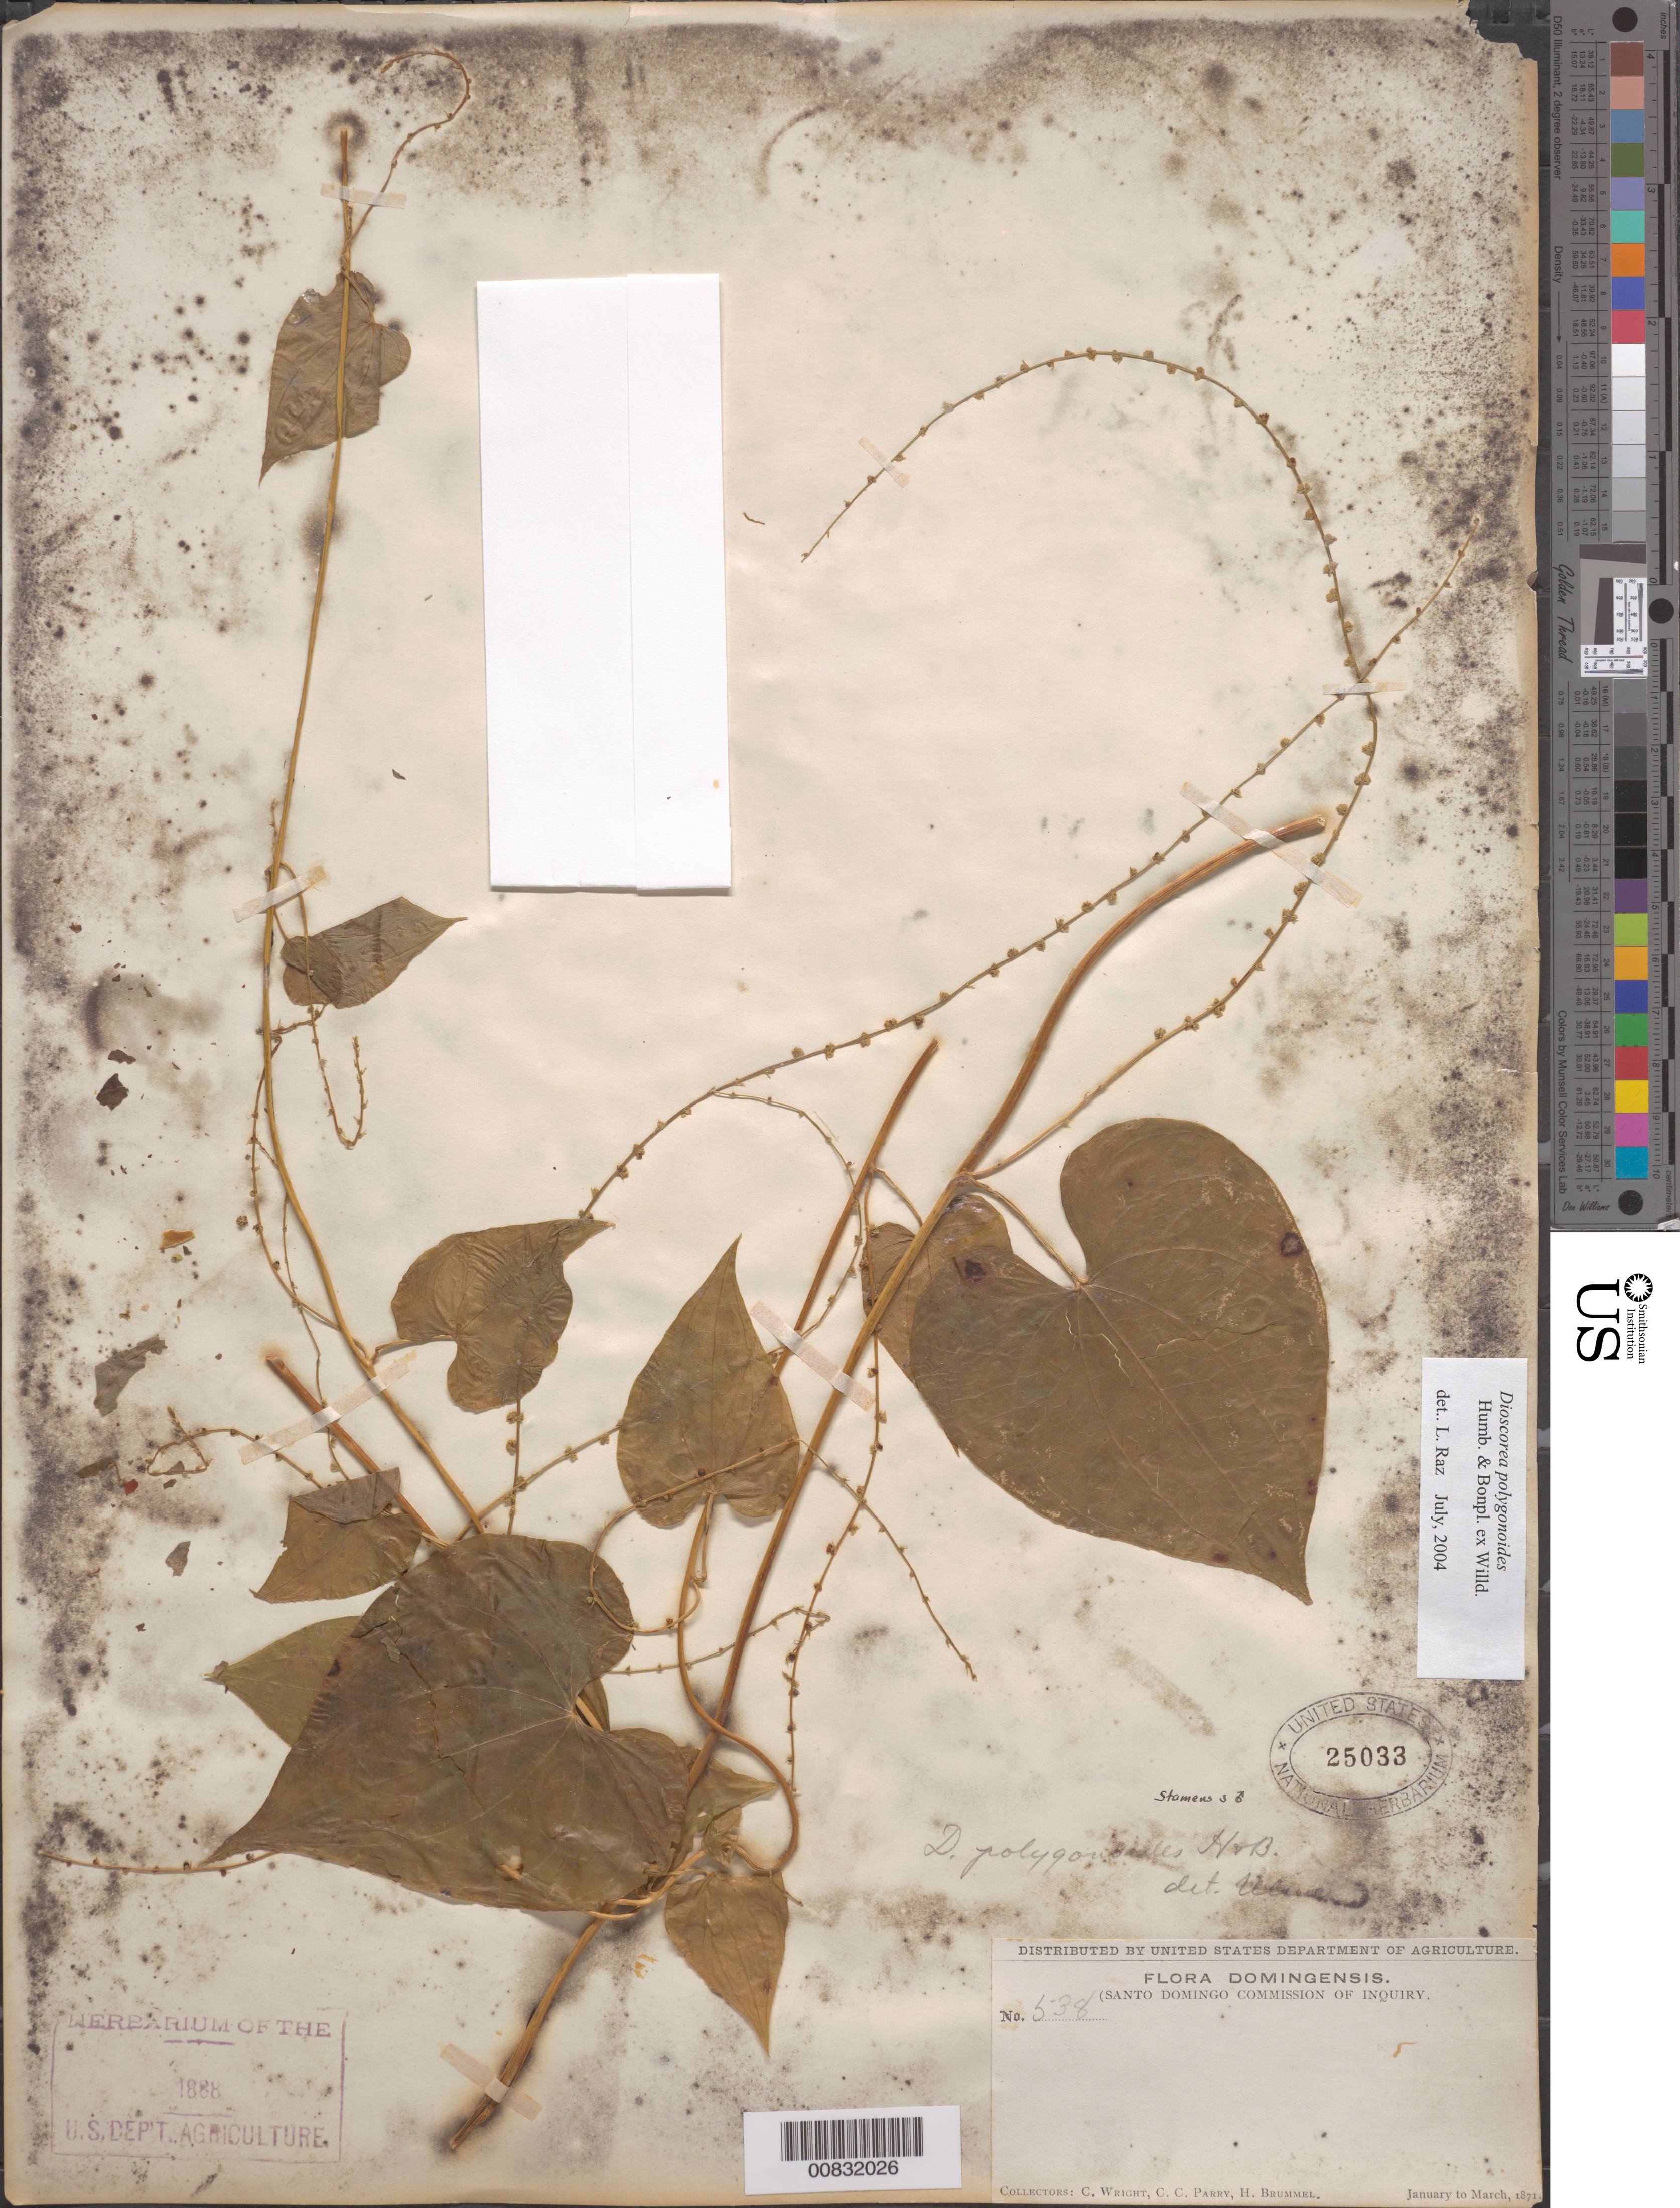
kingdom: Plantae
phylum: Tracheophyta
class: Liliopsida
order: Dioscoreales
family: Dioscoreaceae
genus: Dioscorea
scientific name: Dioscorea polygonoides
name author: Humb. & Bonpl. ex Willd.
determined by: Raz, Lauren, (K)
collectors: C. Wright, C. C. Parry & H. Brummel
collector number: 538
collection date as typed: Jan 1871 to -- Mar 1871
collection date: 1871-01/1871-03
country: Dominican Republic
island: Hispaniola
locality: Dominican Republic.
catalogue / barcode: US 25033